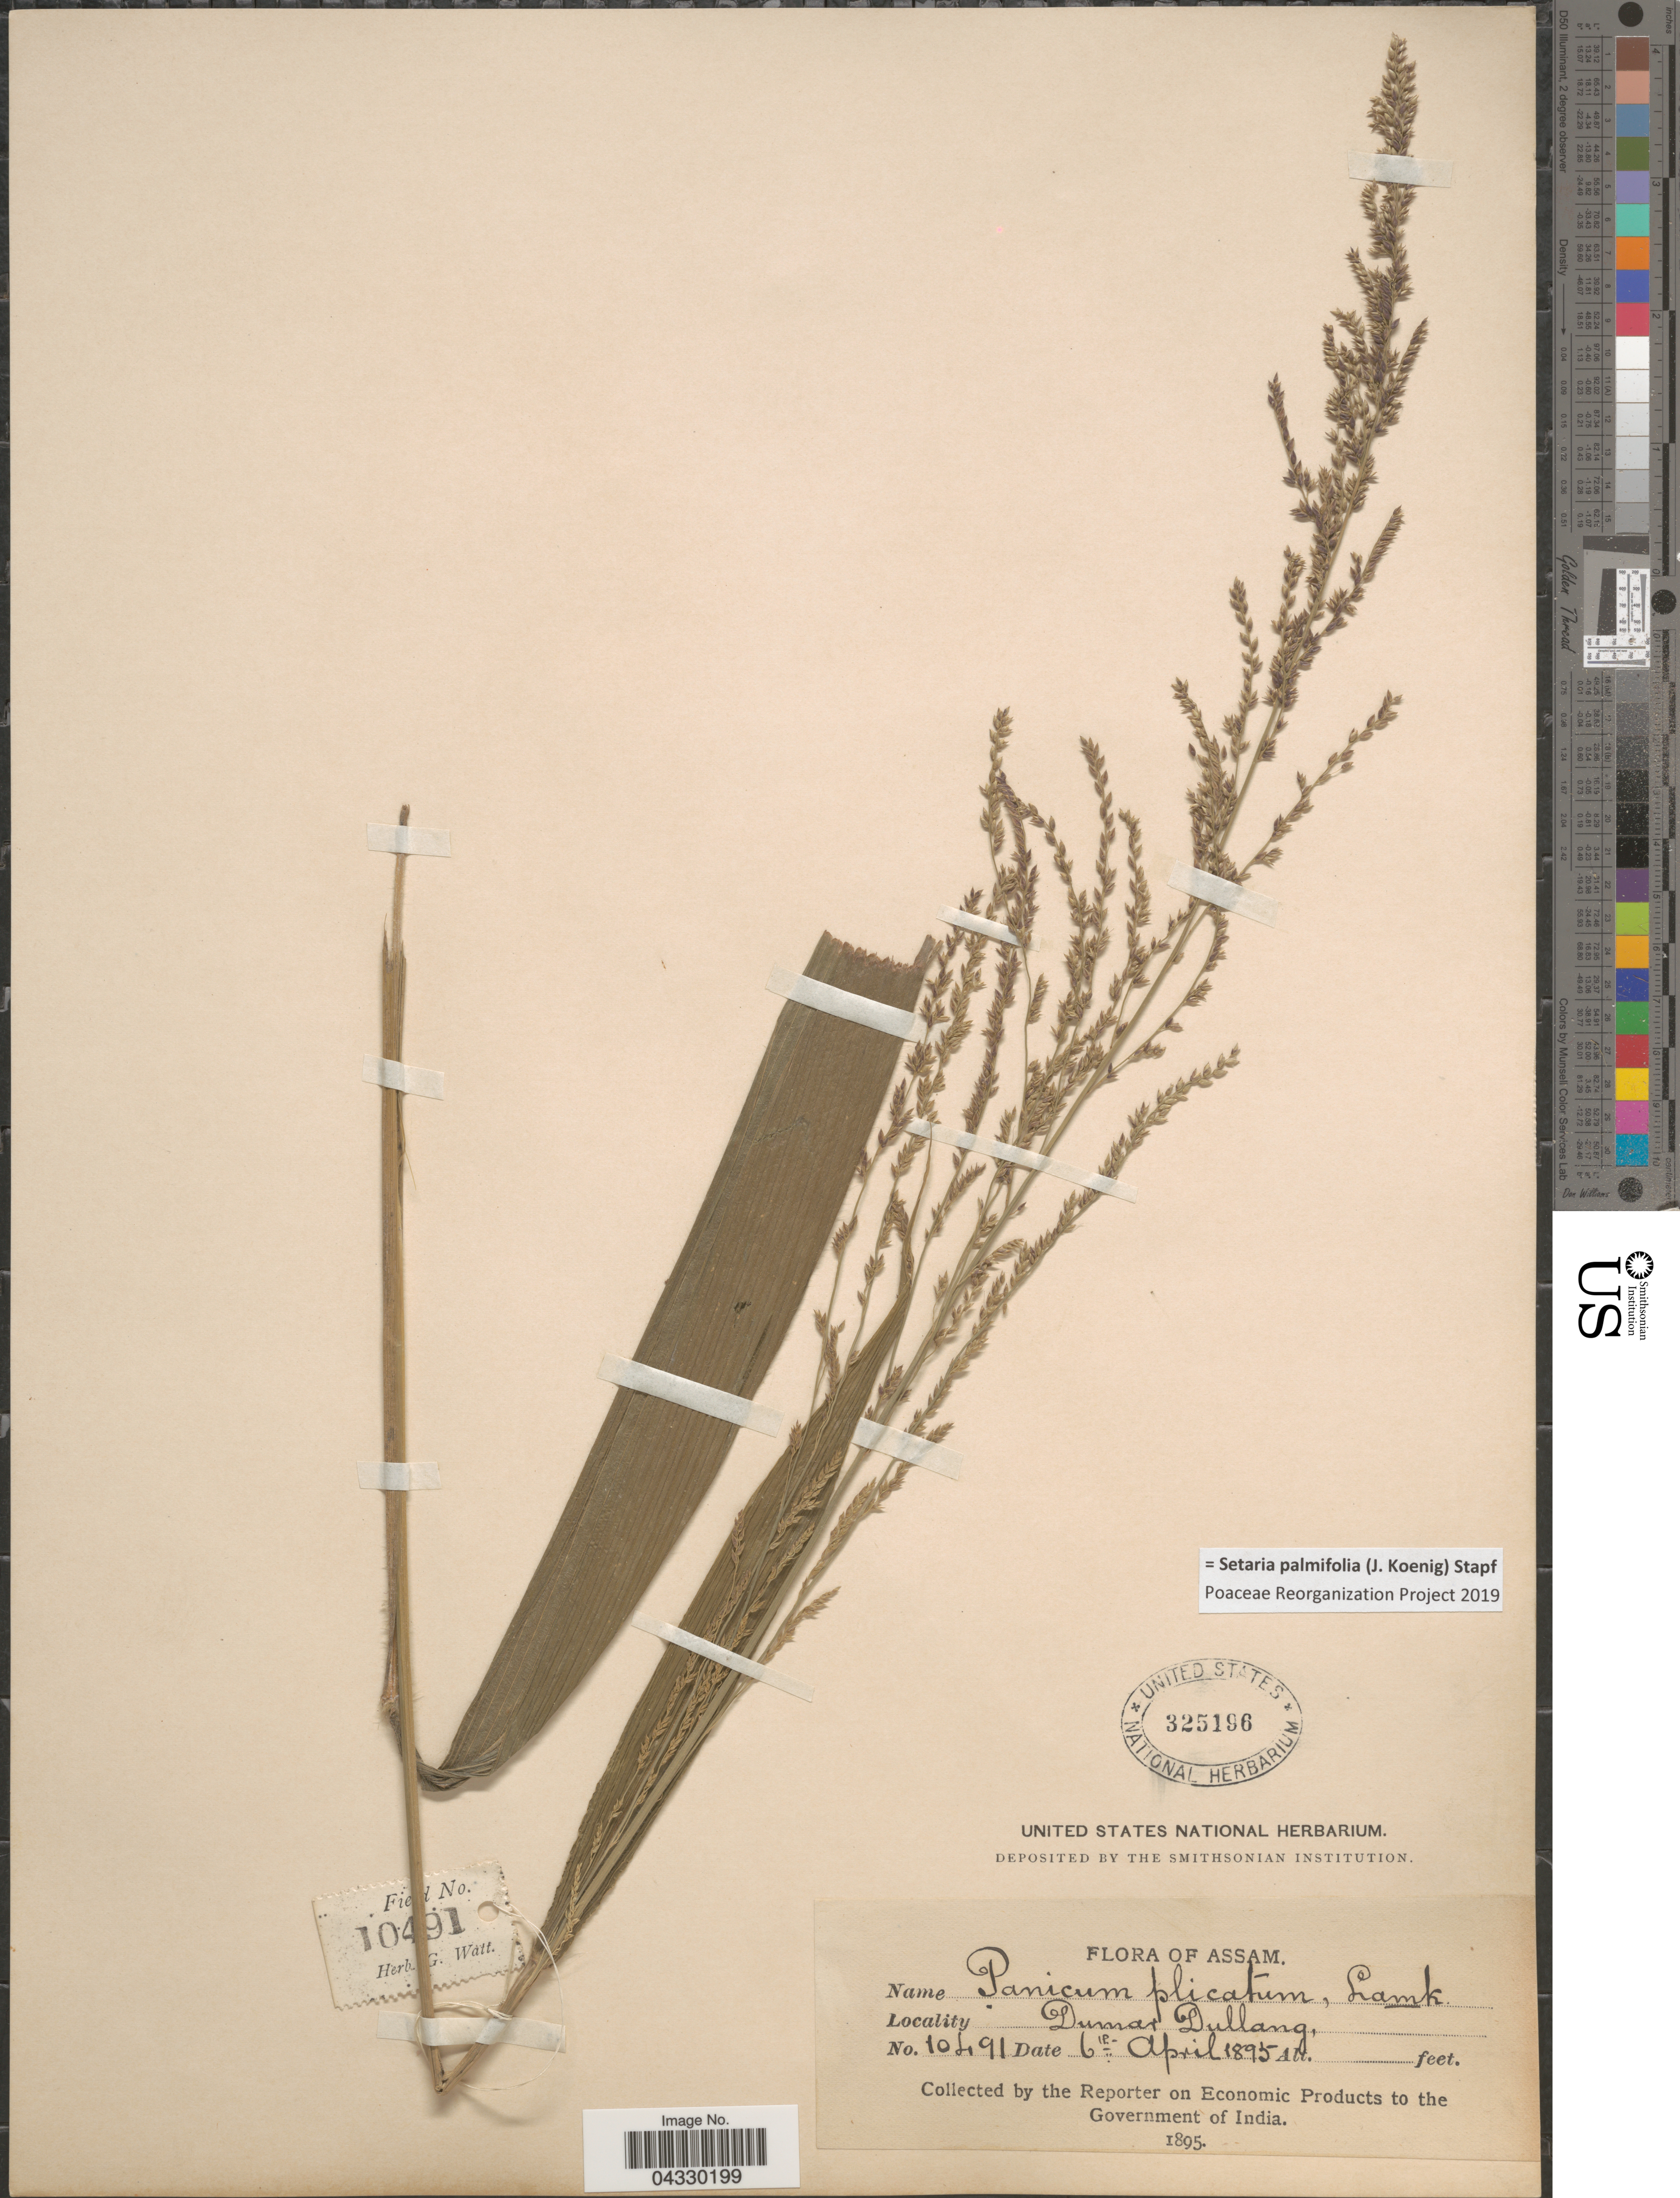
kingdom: Plantae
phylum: Tracheophyta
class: Liliopsida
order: Poales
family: Poaceae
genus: Setaria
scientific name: Setaria palmifolia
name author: (J. Koenig) Stapf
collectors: ex herb. G. Wall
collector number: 10491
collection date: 1895-04-06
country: India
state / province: Assam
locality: Dumar Dullang.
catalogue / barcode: US 325196